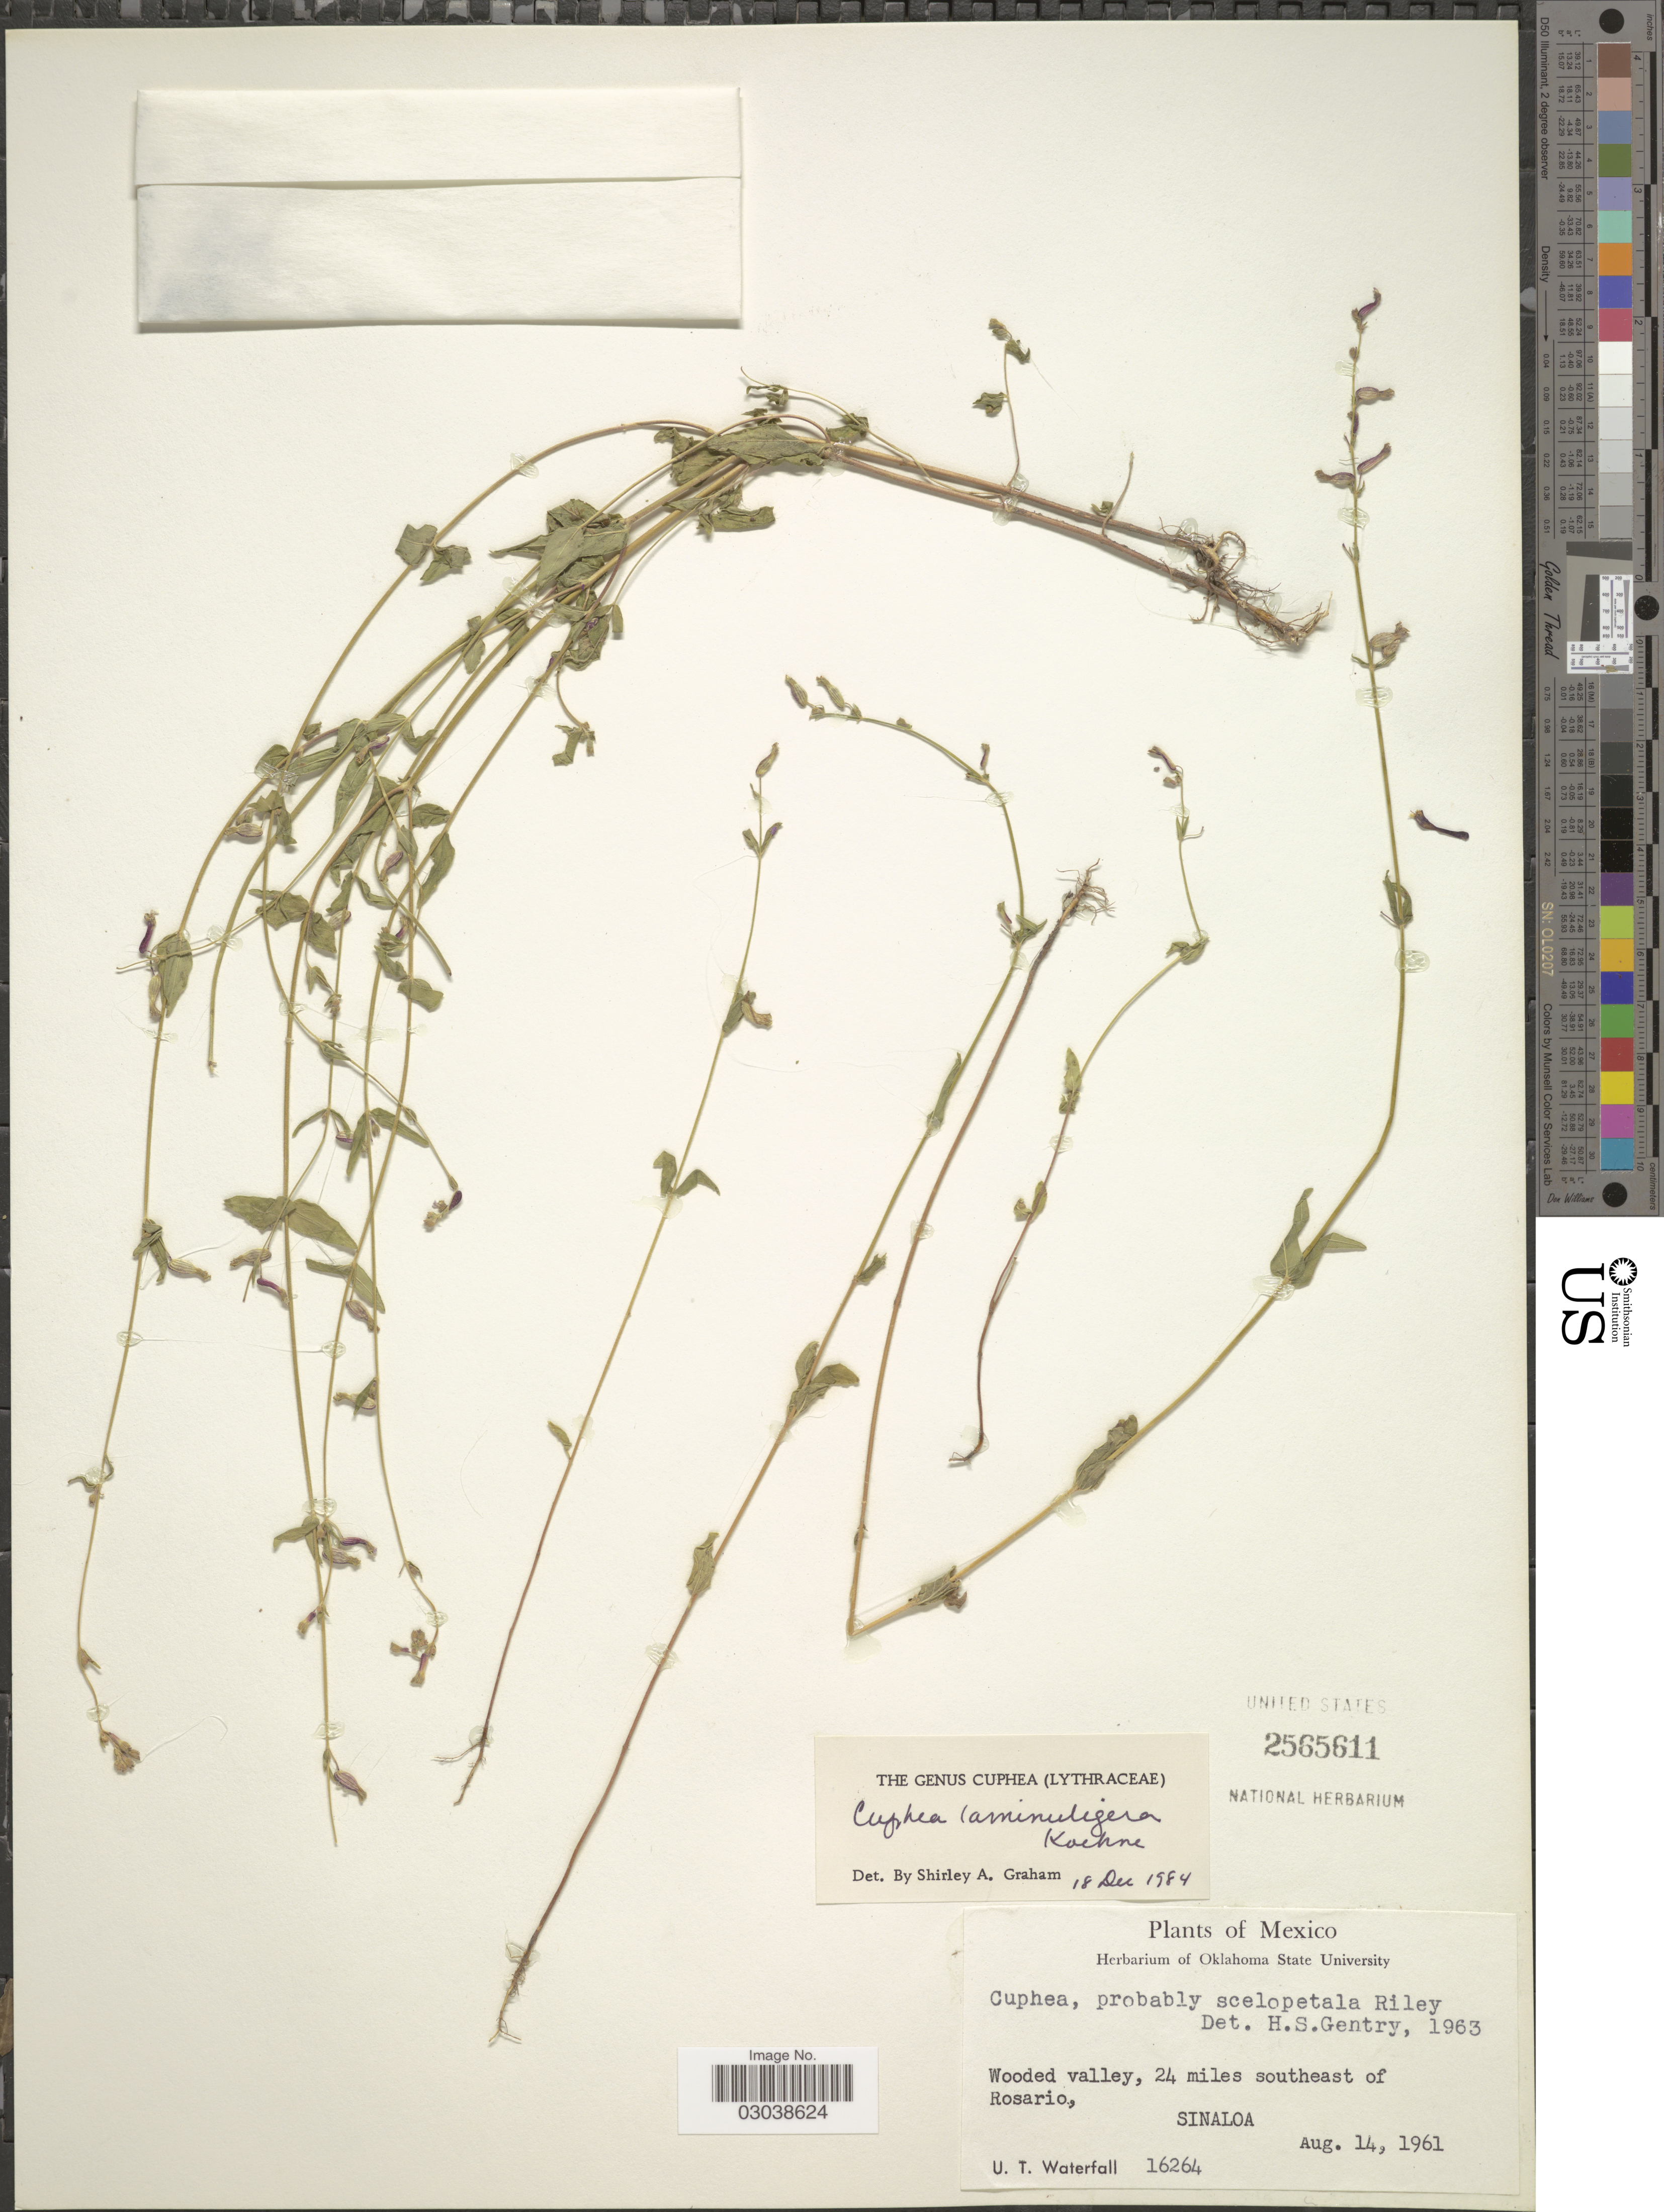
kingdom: Plantae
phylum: Tracheophyta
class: Magnoliopsida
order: Myrtales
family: Lythraceae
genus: Cuphea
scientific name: Cuphea laminuligera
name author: Koehne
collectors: U. T. Waterfall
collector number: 16264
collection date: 1964-08-14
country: Mexico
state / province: Sinaloa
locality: Wooded valley, 24 miles southeast of Rosario.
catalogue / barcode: US 2565611